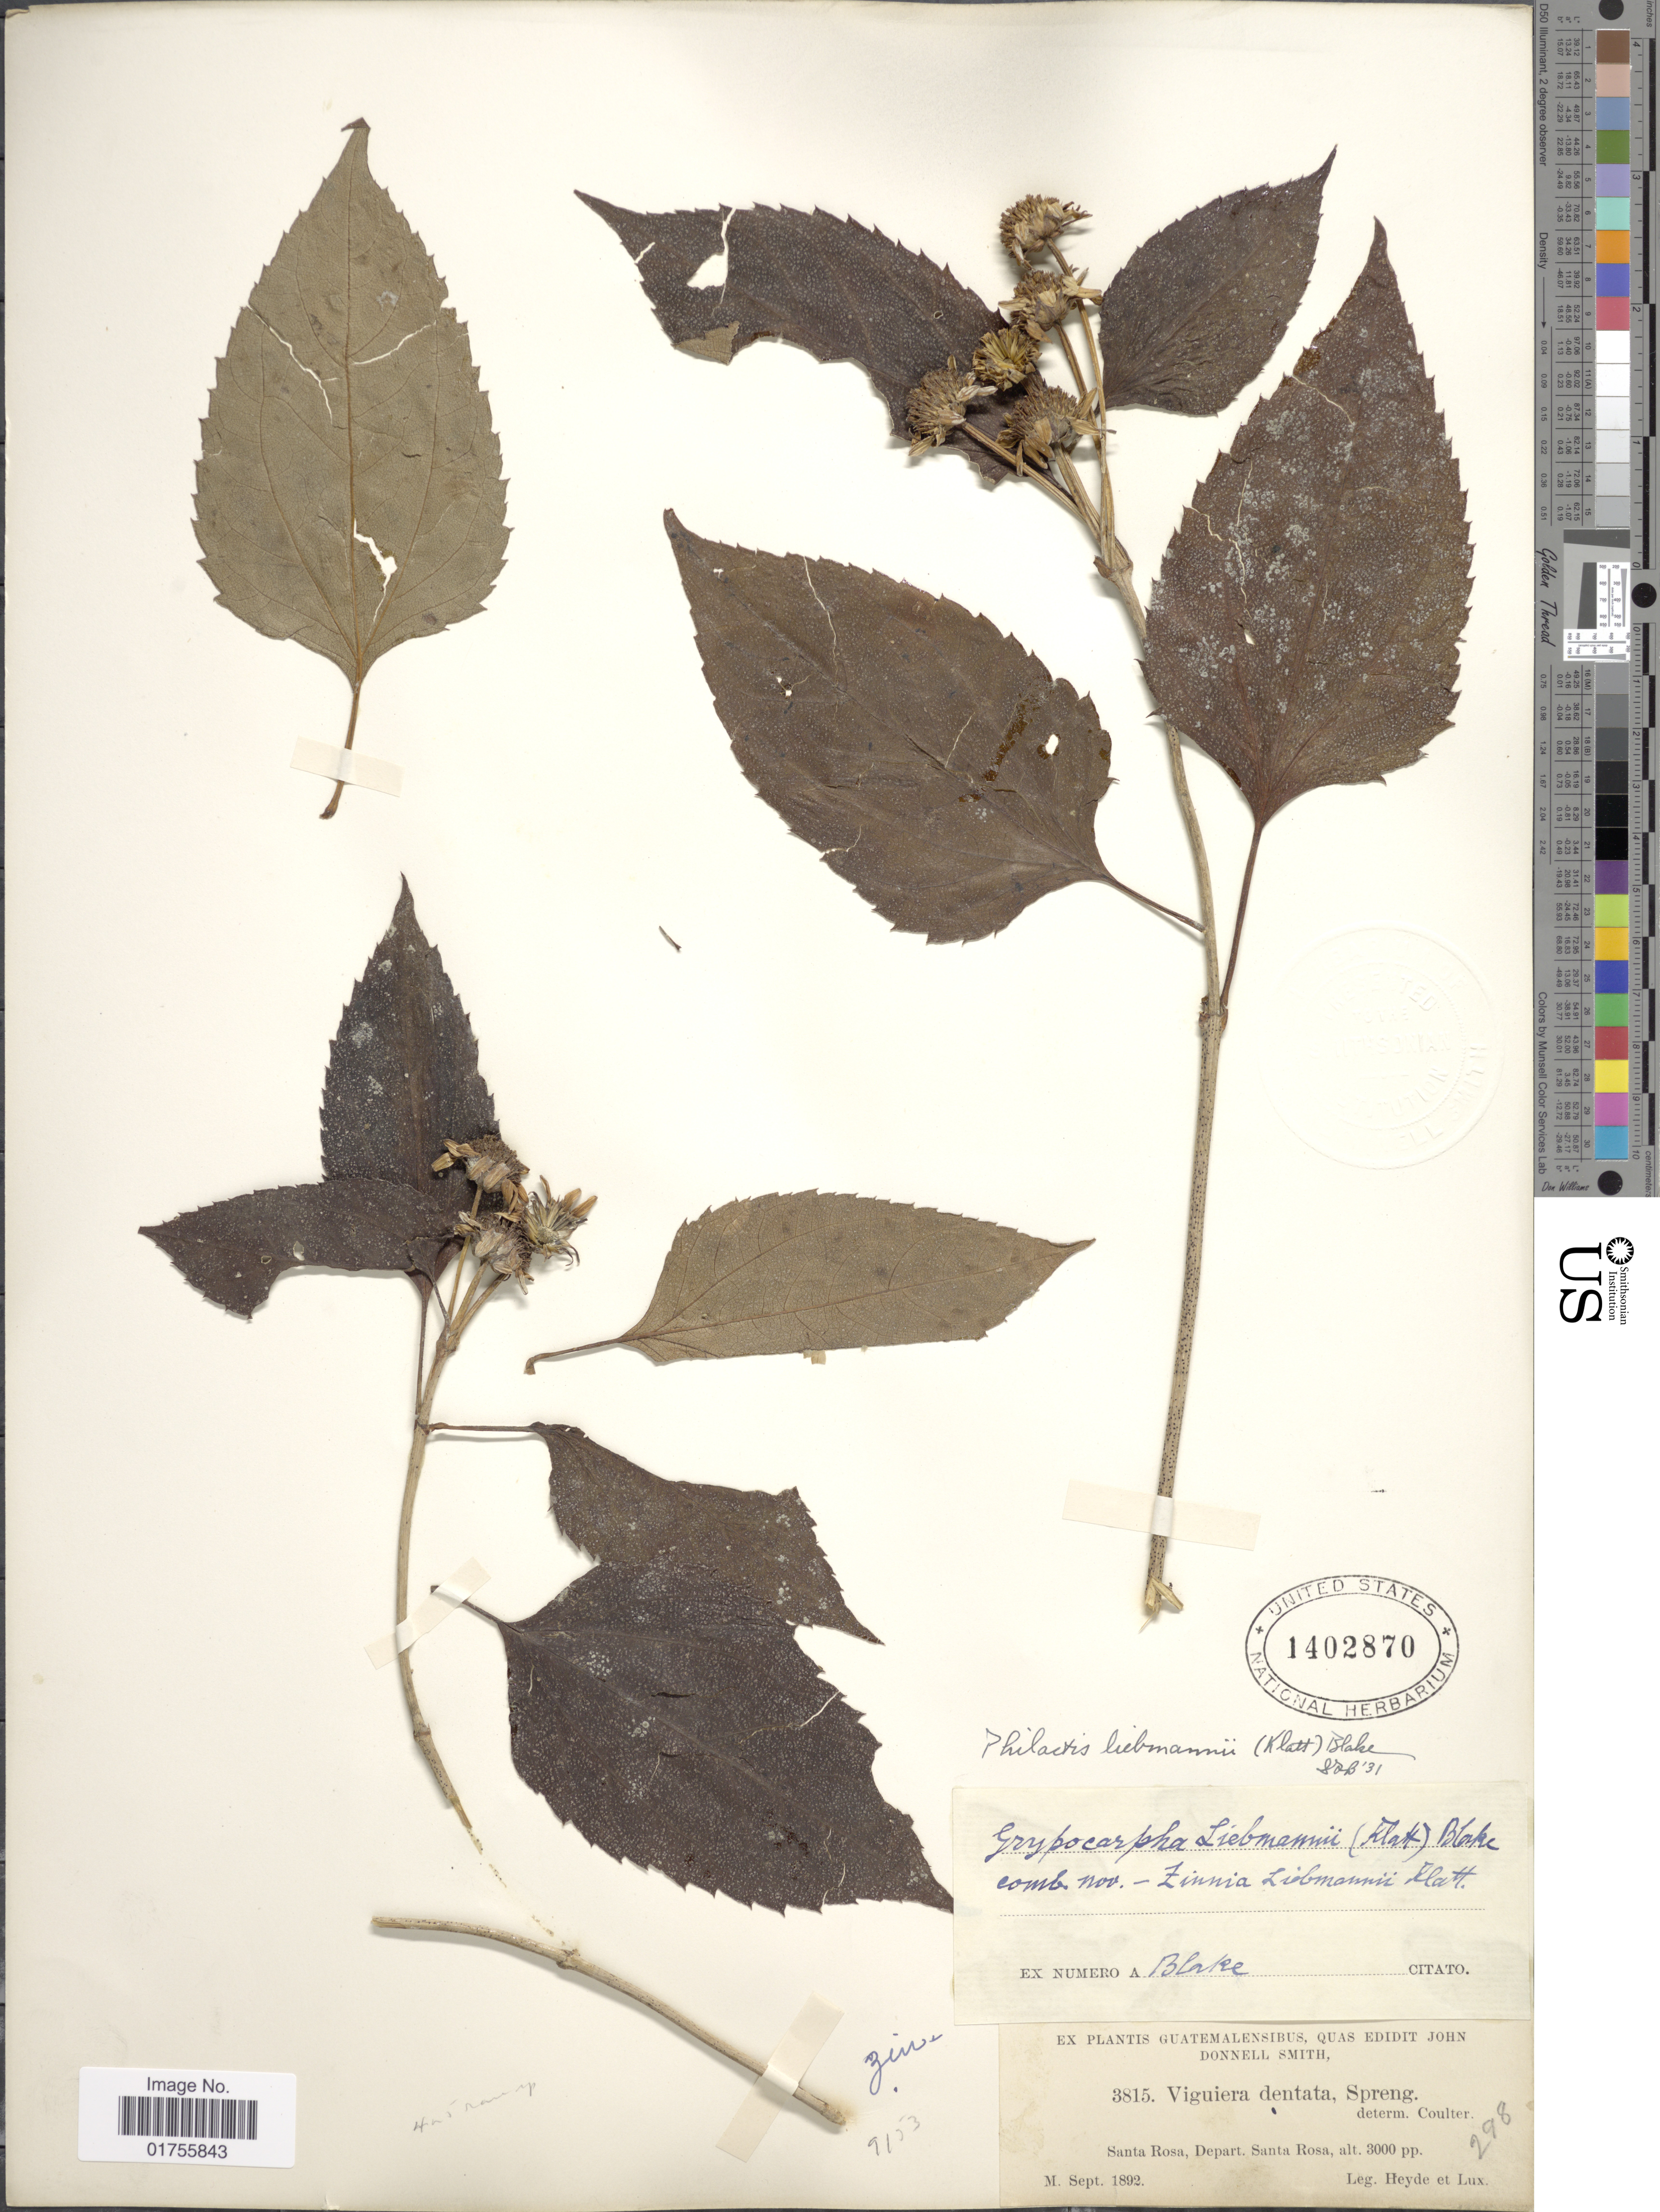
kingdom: Plantae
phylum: Tracheophyta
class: Magnoliopsida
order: Asterales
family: Asteraceae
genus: Philactis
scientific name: Philactis liebmannii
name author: (Klatt) Blake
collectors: E. T. Heyde & E. Lux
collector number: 3815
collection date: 1892-09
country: Guatemala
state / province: Santa Rosa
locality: Santa Rosa, Depart. Santa Rosa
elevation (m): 914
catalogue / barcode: US 1402870